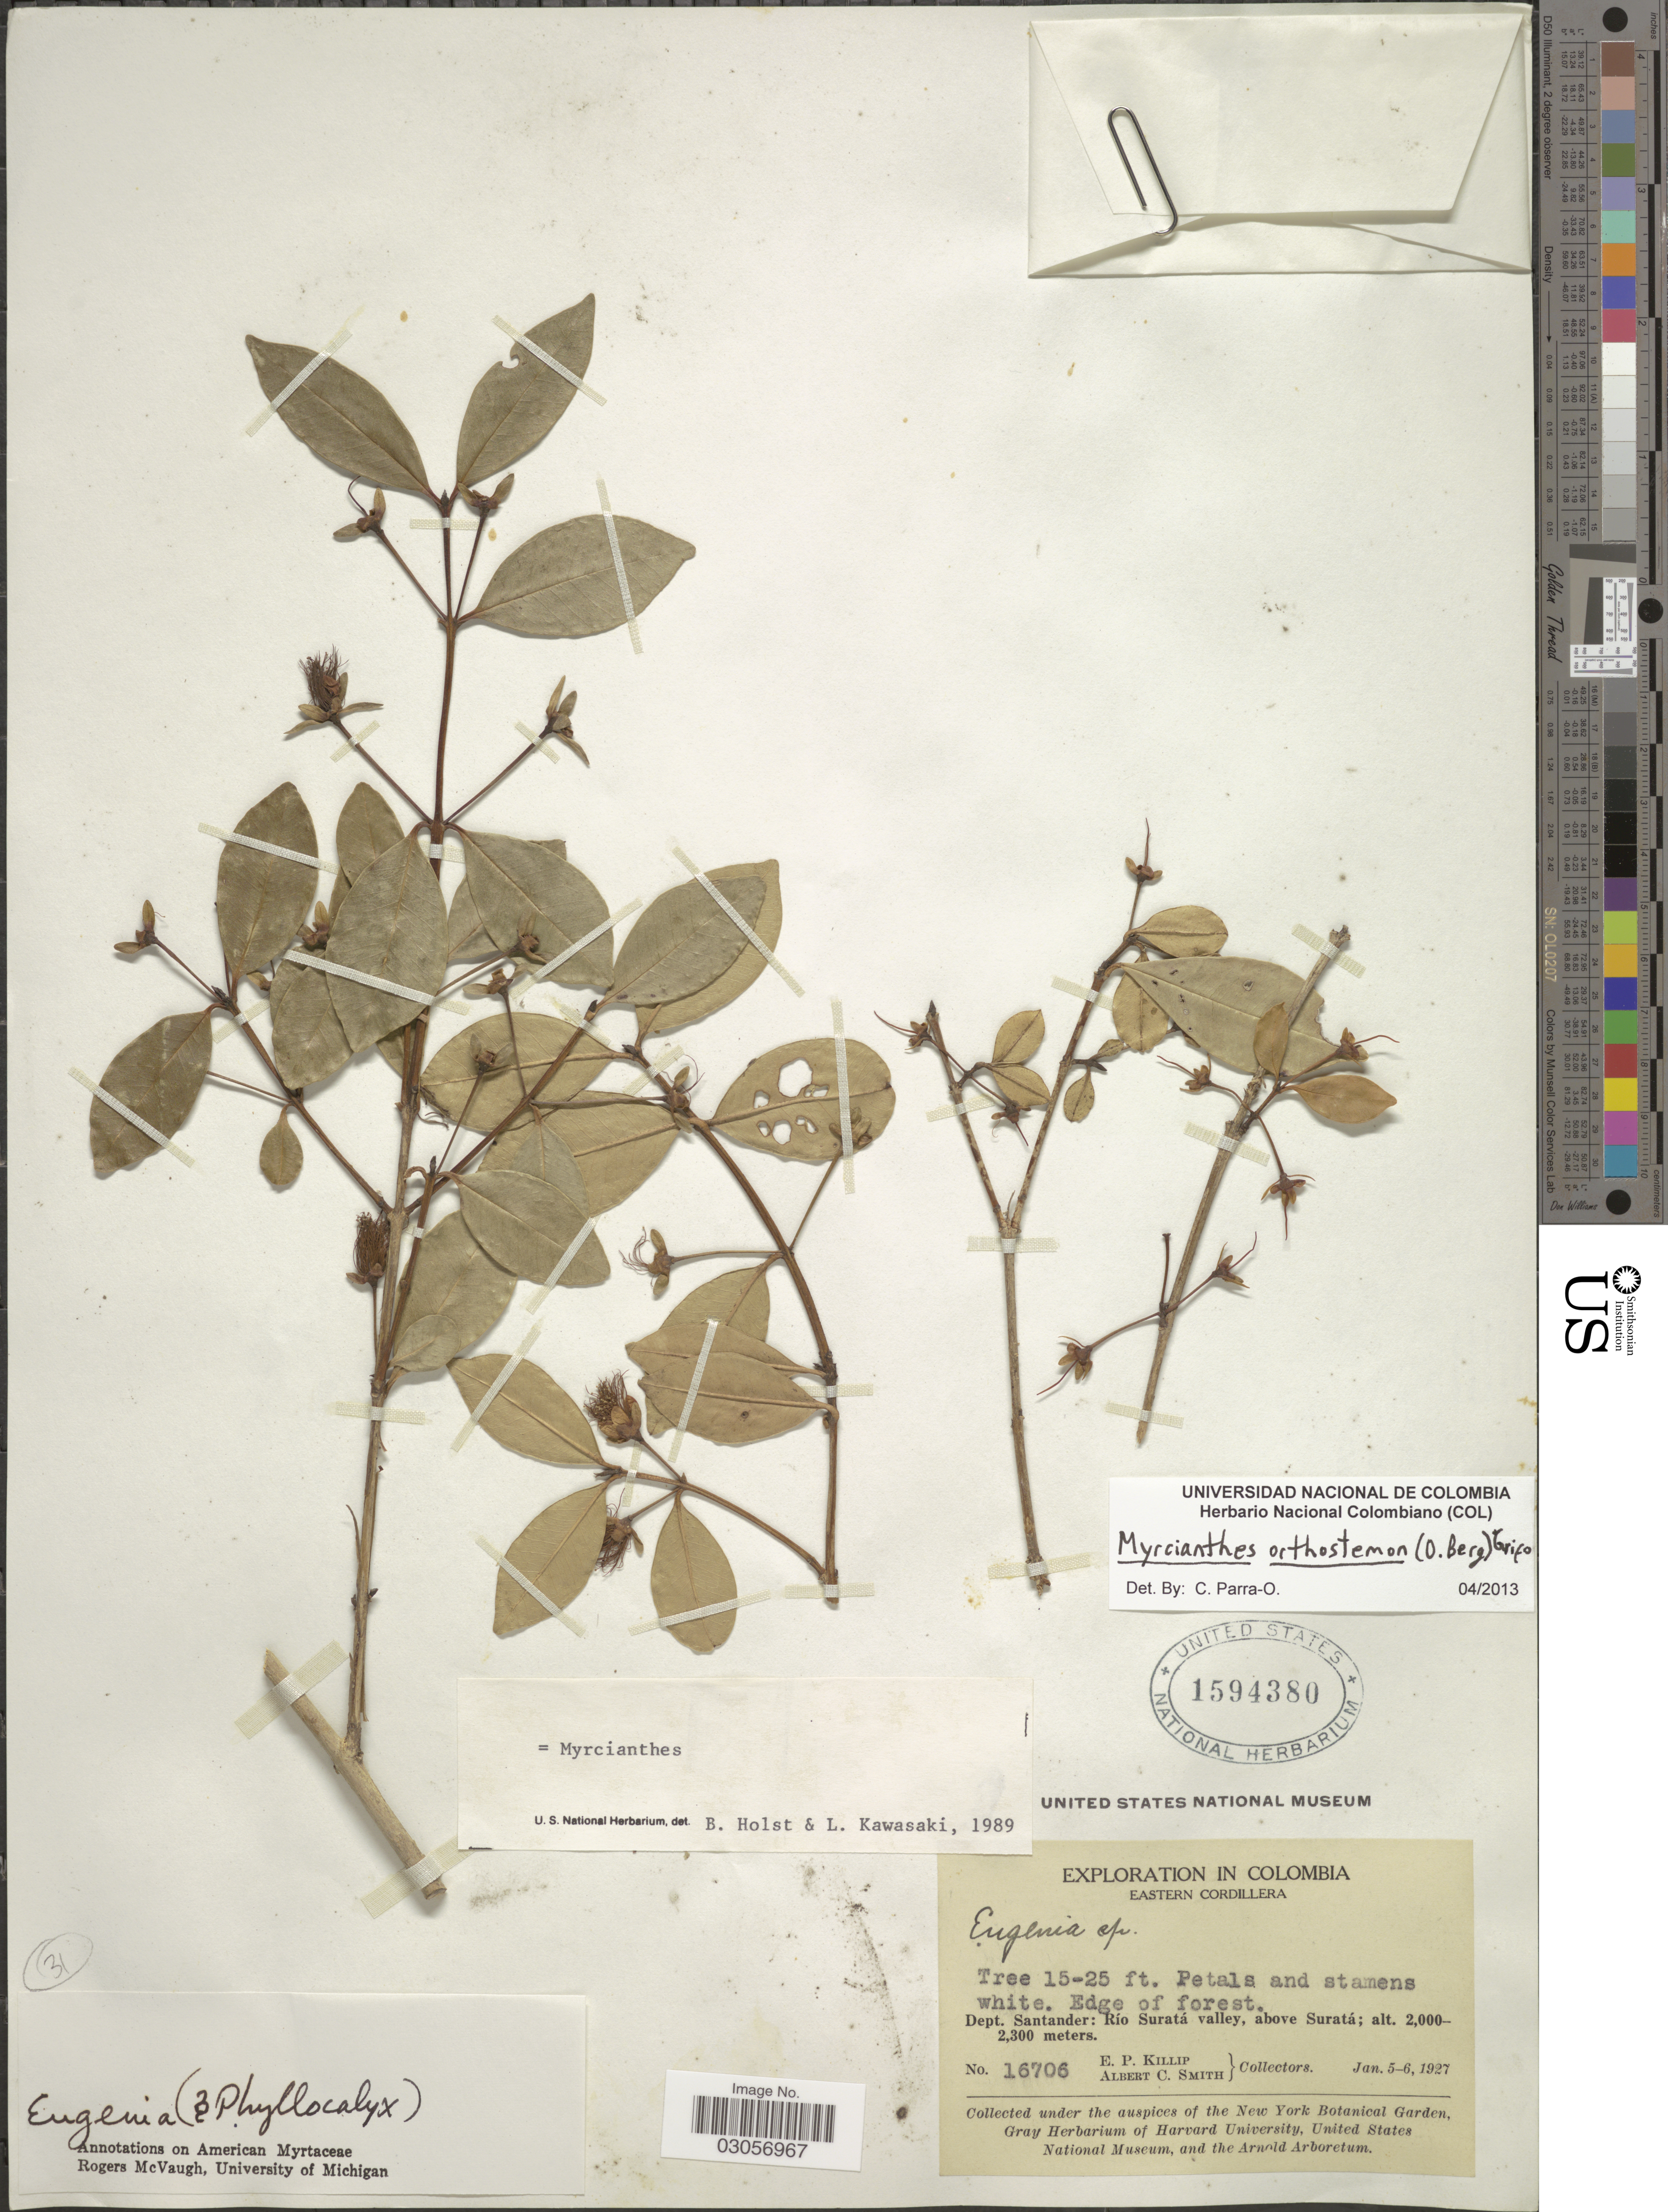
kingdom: Plantae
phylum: Tracheophyta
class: Magnoliopsida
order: Myrtales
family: Myrtaceae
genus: Myrcianthes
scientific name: Myrcianthes orthostemon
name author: (O. Berg) Grifo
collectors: E. P. Killip & A. C. Smith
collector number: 16706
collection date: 1927-01-05/1927-01-06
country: Colombia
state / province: Santander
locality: Eastern Cordillera, Dept.Santander: Río Suratá valley, above Suratá.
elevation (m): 2000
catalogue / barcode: US 1594380